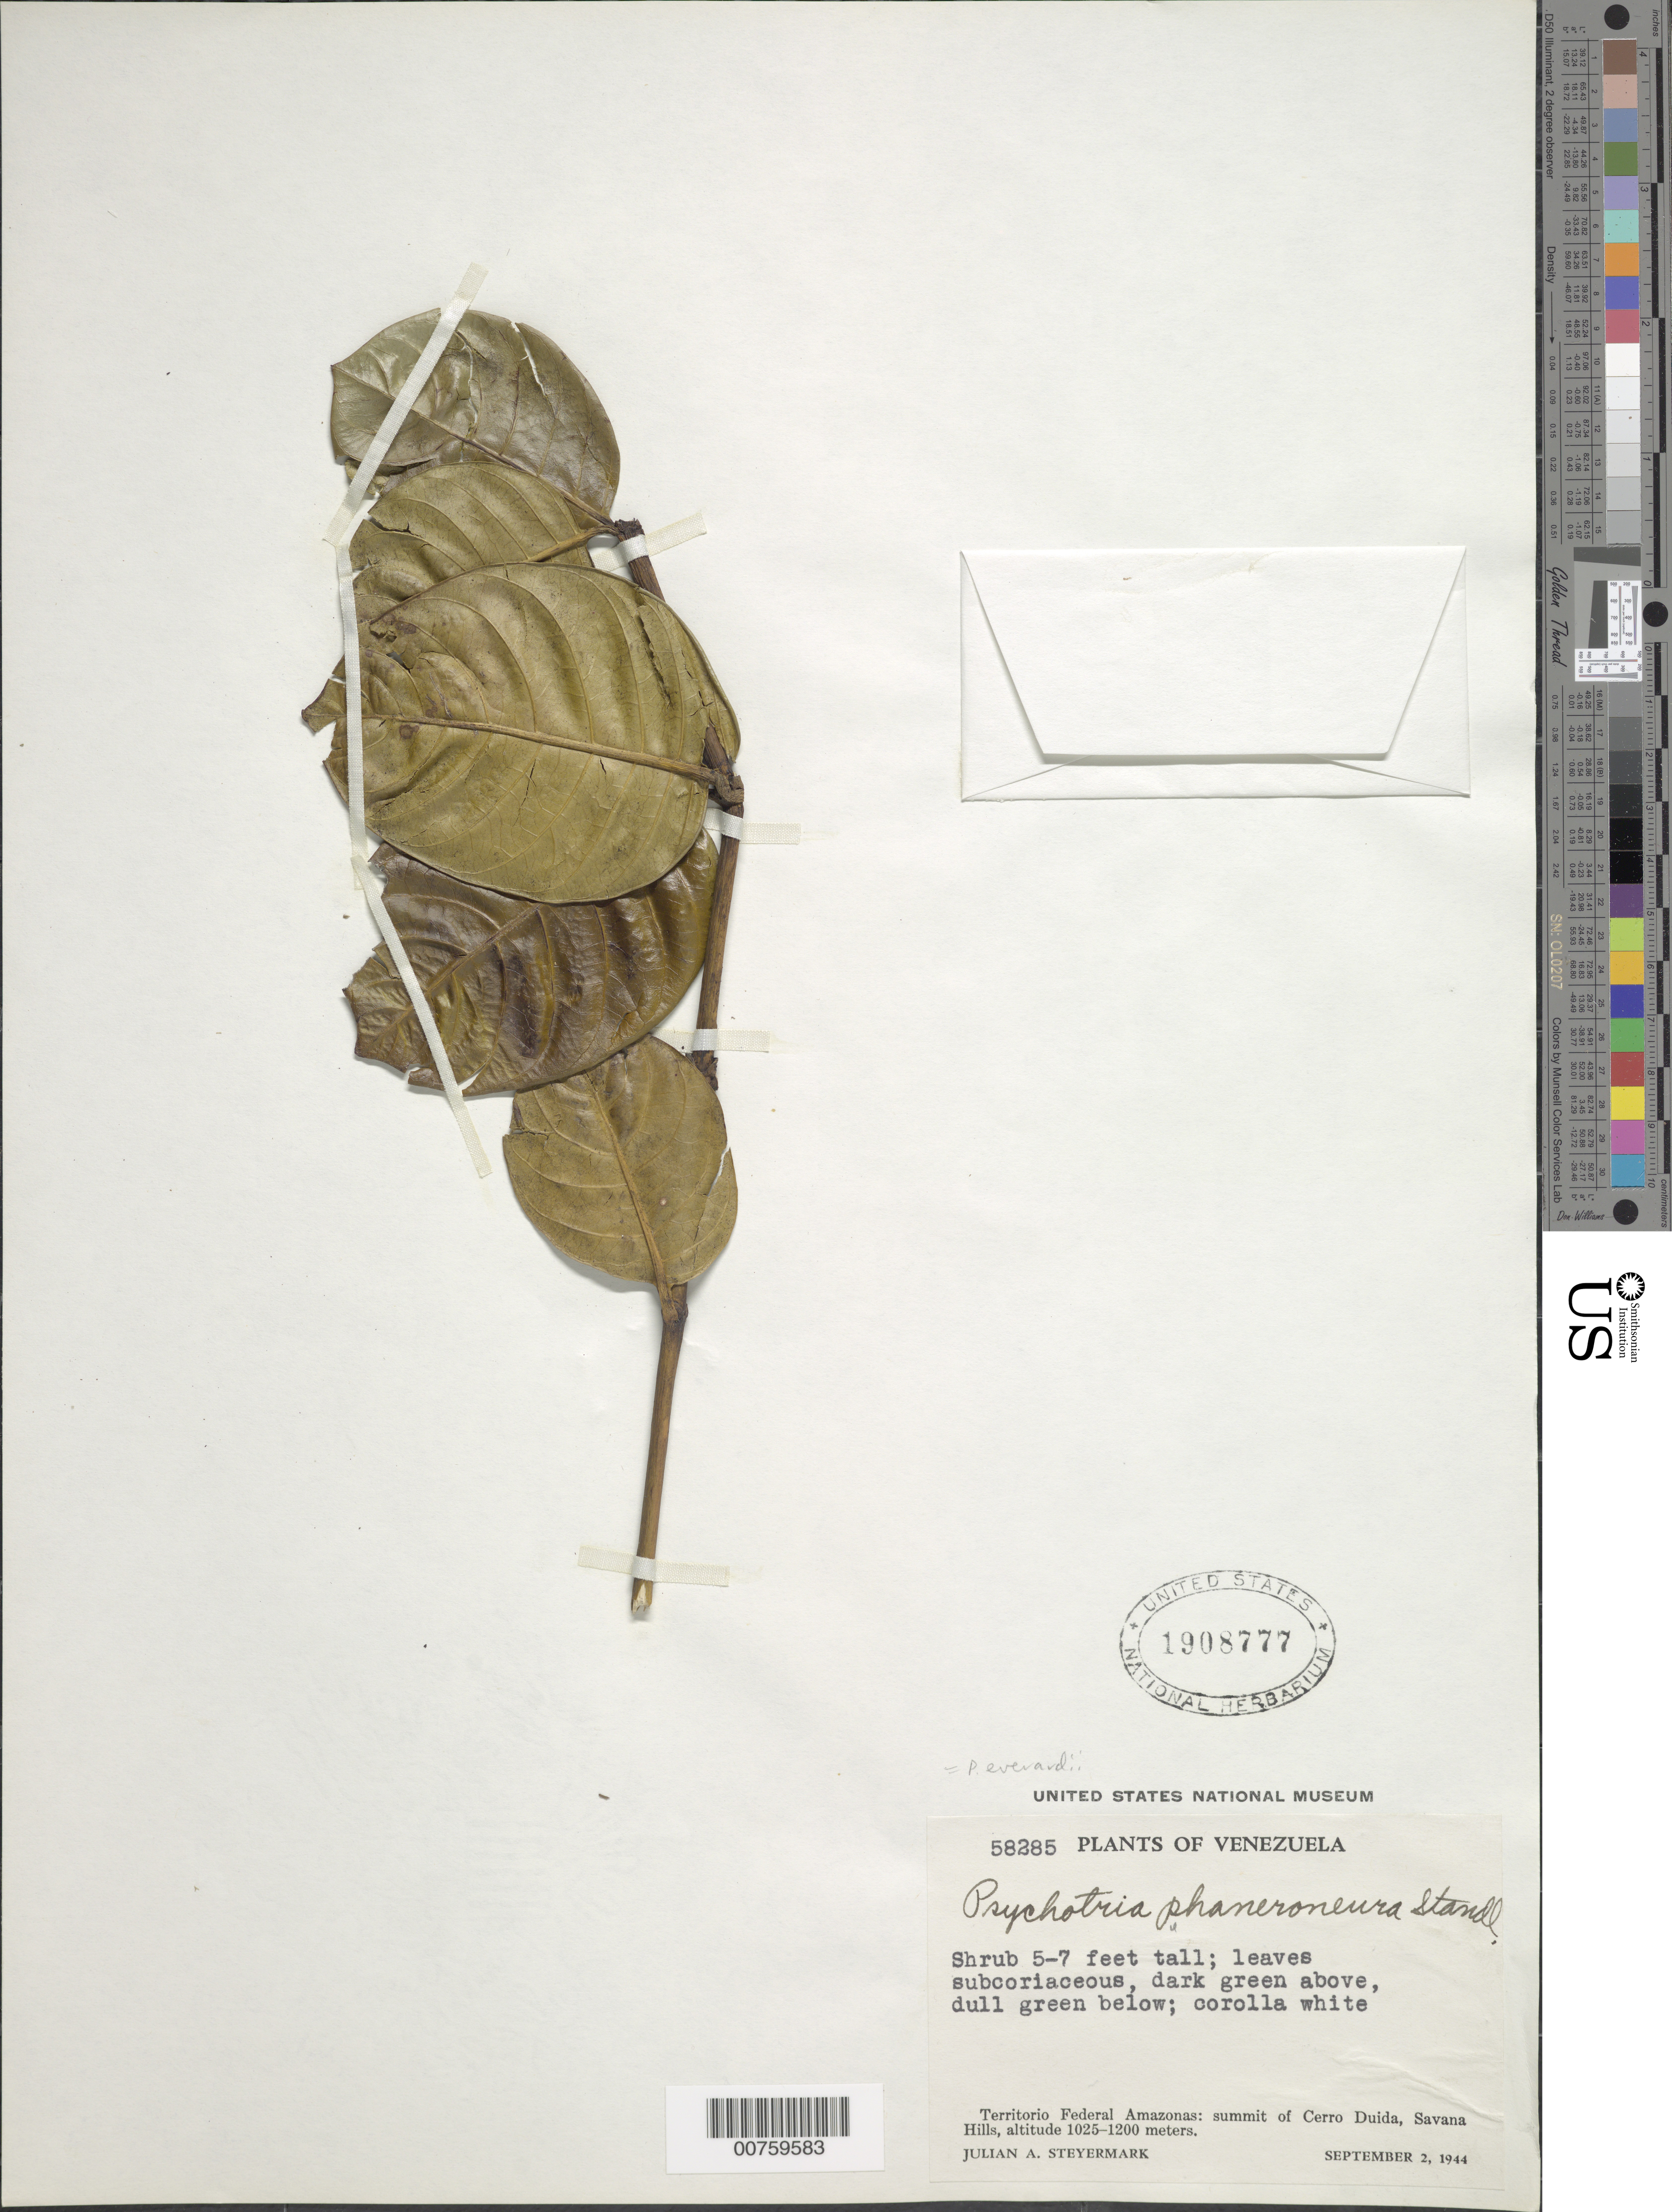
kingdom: Plantae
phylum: Tracheophyta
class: Magnoliopsida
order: Gentianales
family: Rubiaceae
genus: Psychotria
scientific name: Psychotria everardii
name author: Wernham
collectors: J. Steyermark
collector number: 58285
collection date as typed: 2-Sep-44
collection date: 1944-09-02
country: Venezuela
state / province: Amazonas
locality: Cerro Duida, summit, Caño Negro, Savanna Hills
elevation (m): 1025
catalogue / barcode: US 1908777